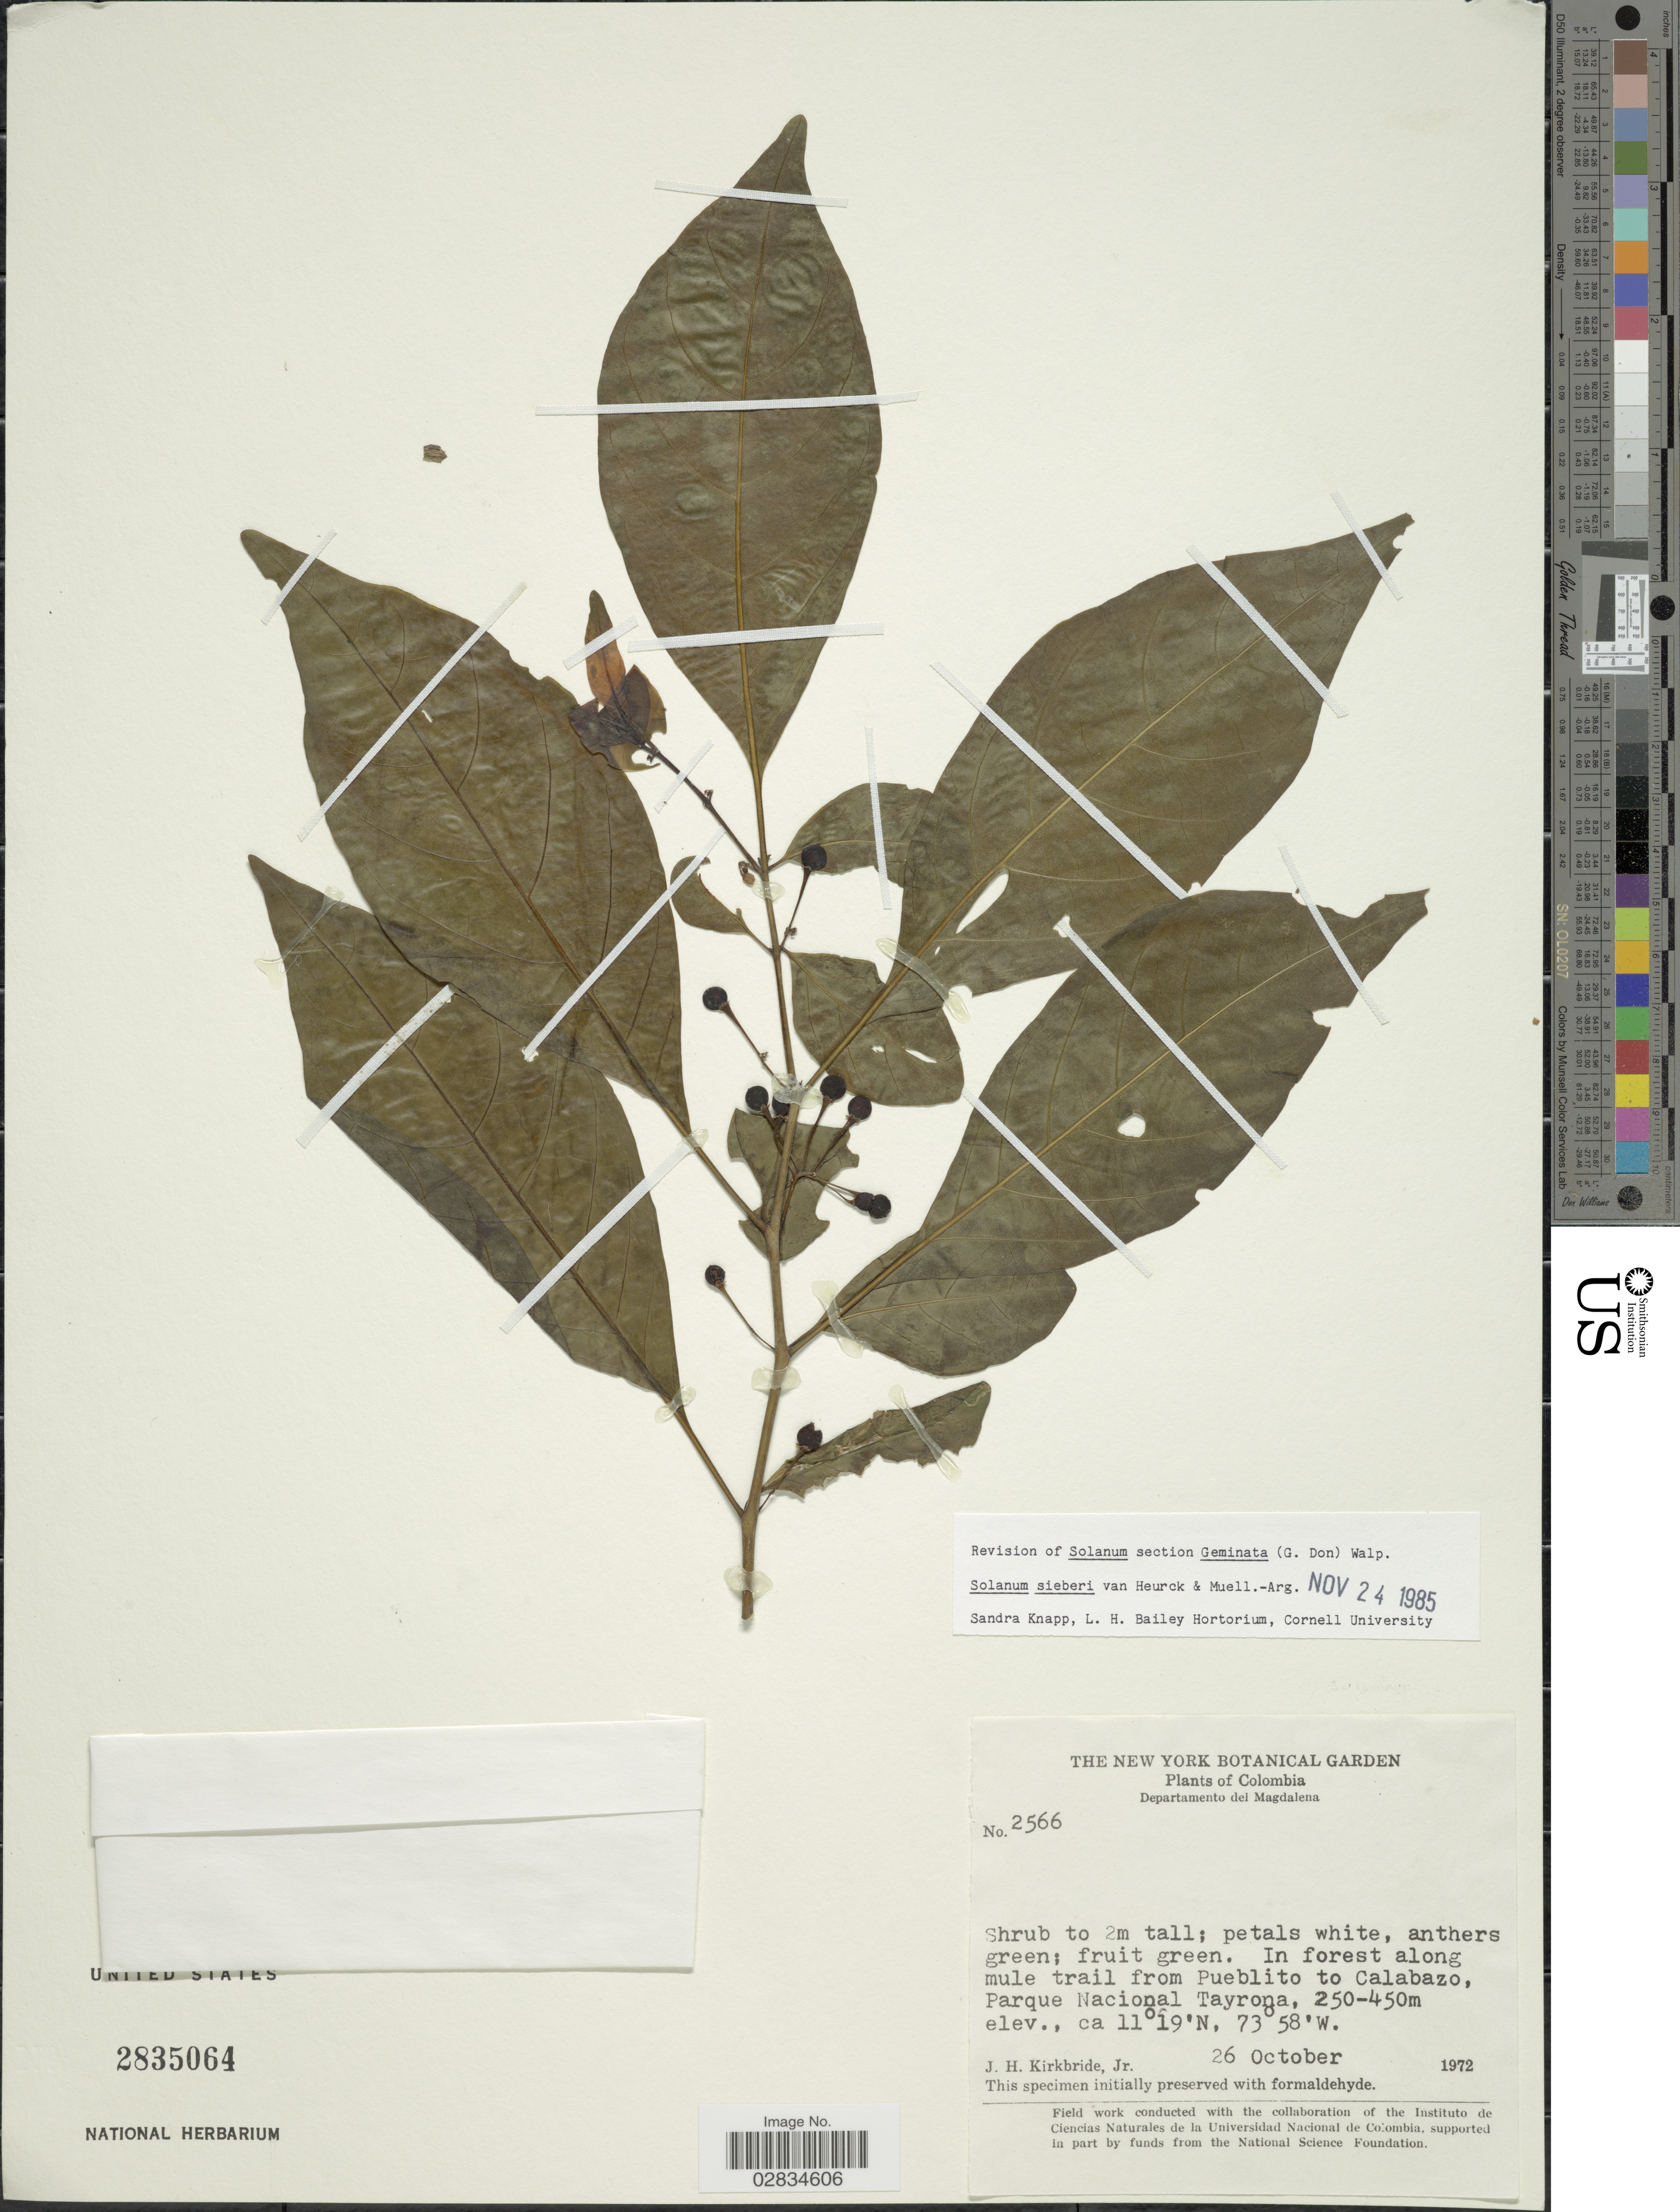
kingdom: Plantae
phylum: Tracheophyta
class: Magnoliopsida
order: Solanales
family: Solanaceae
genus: Solanum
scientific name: Solanum sieberi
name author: Van Heurck & Müll. Arg.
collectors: J. H. Kirkbride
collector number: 2566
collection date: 1972-10-26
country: Colombia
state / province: Magdalena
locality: Departamento del Magdalena. In forest along mule trail from Pueblito to Calabazo, Parque Nacional Tayrona.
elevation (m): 250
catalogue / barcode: US 2835064